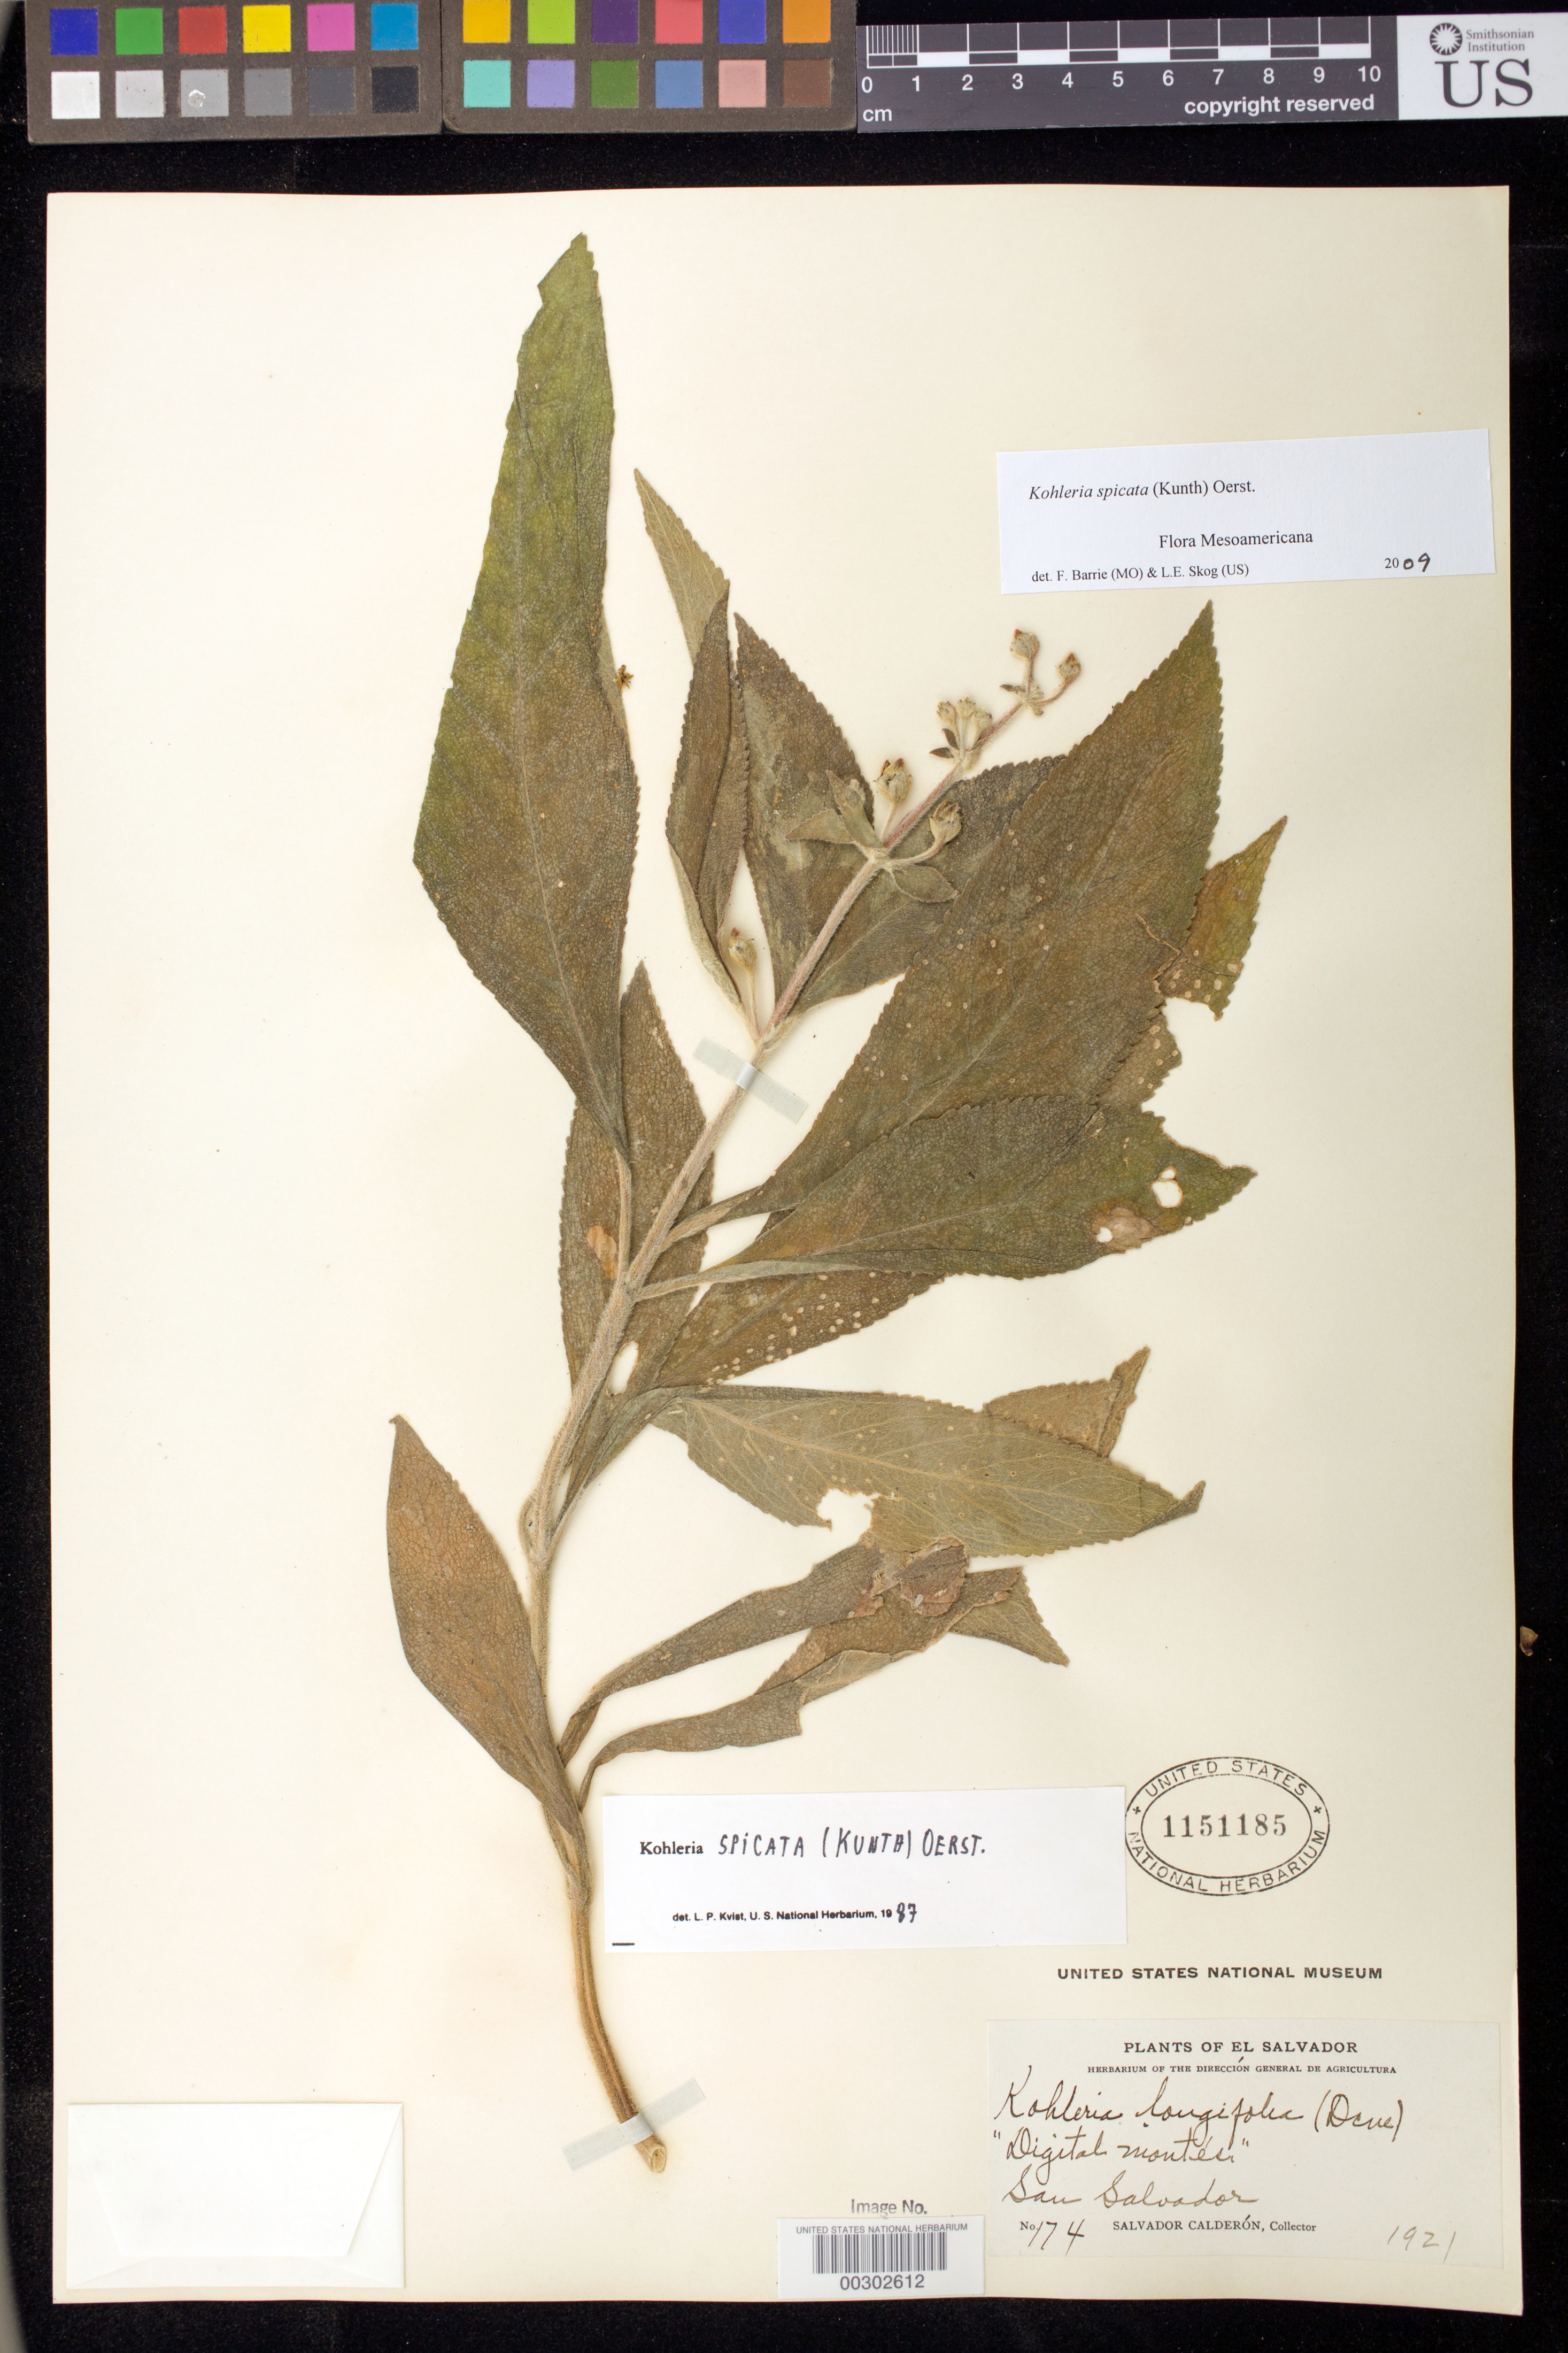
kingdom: Plantae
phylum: Tracheophyta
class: Magnoliopsida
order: Lamiales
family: Gesneriaceae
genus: Kohleria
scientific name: Kohleria spicata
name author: (Kunth) Oerst.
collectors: S. Calderón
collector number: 174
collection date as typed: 1921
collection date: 1921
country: El Salvador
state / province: La Libertad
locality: San Salvador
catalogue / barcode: US 1151185